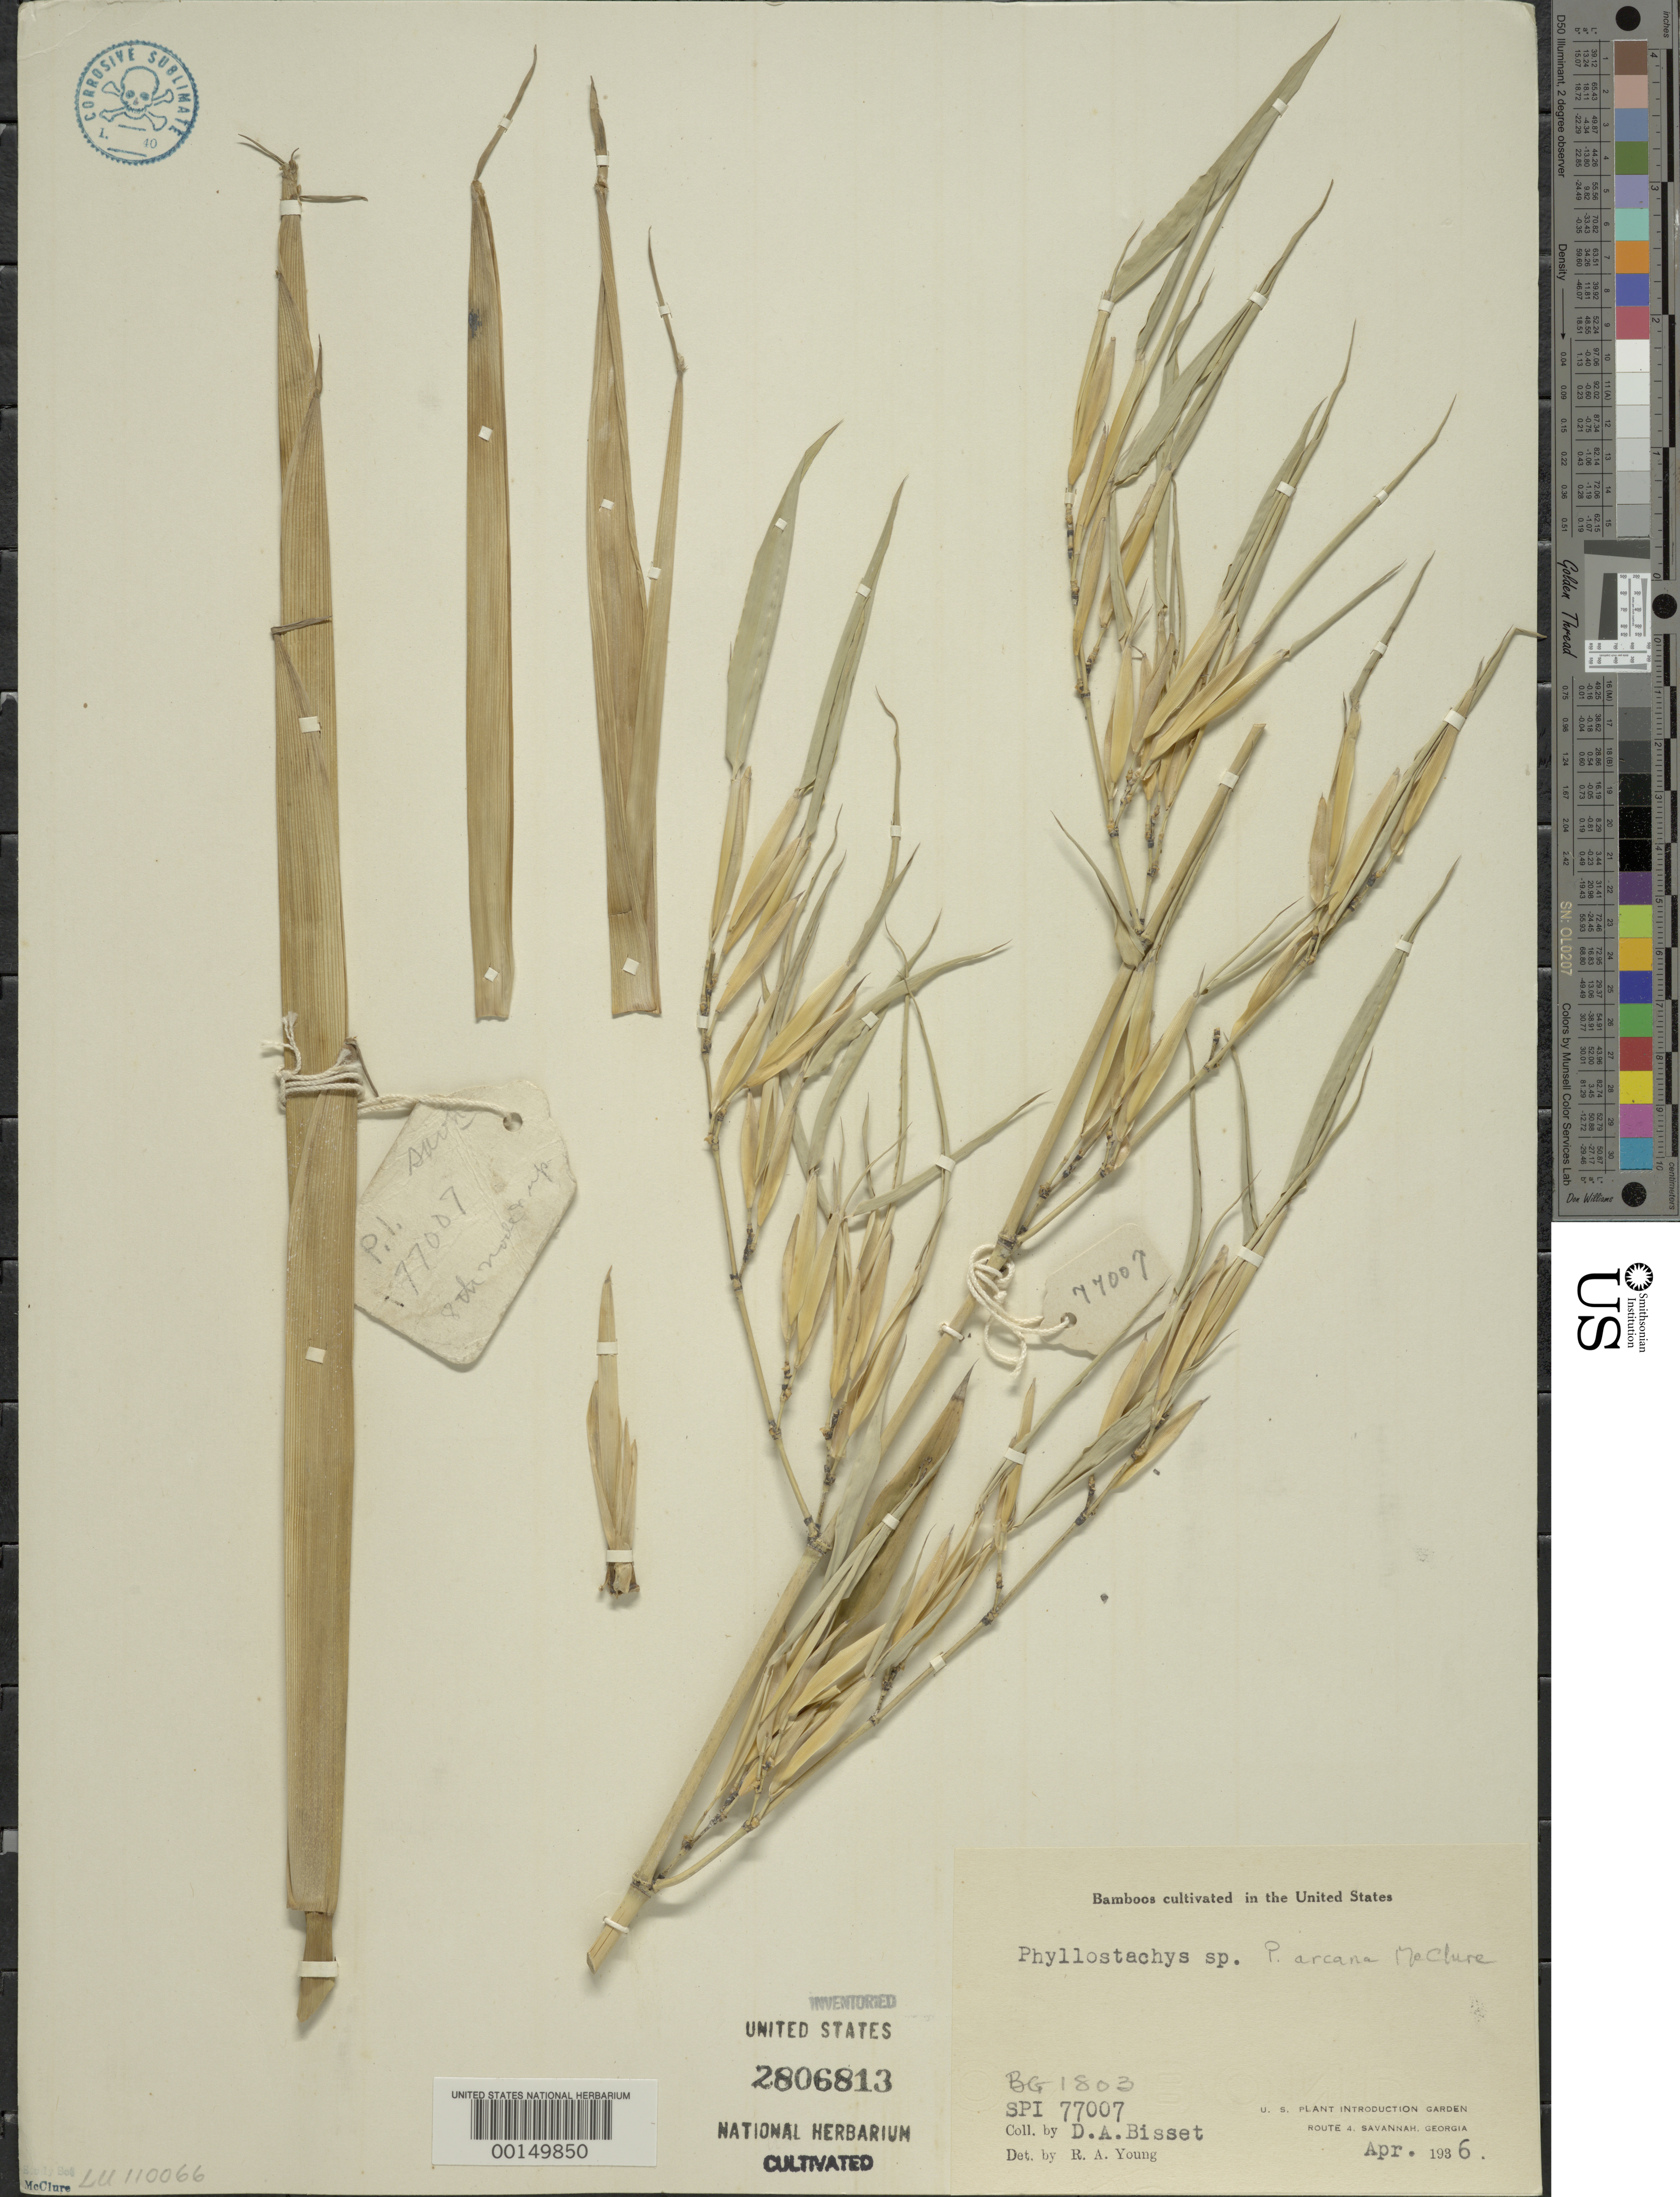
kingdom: Plantae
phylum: Tracheophyta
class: Liliopsida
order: Poales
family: Poaceae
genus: Phyllostachys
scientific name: Phyllostachys arcana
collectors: D. Bisset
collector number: SPI 77007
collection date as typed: Apr 1936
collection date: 1936-04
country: United States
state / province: Georgia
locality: Savannah, u.s. plant intro. garden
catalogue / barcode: US 2806813